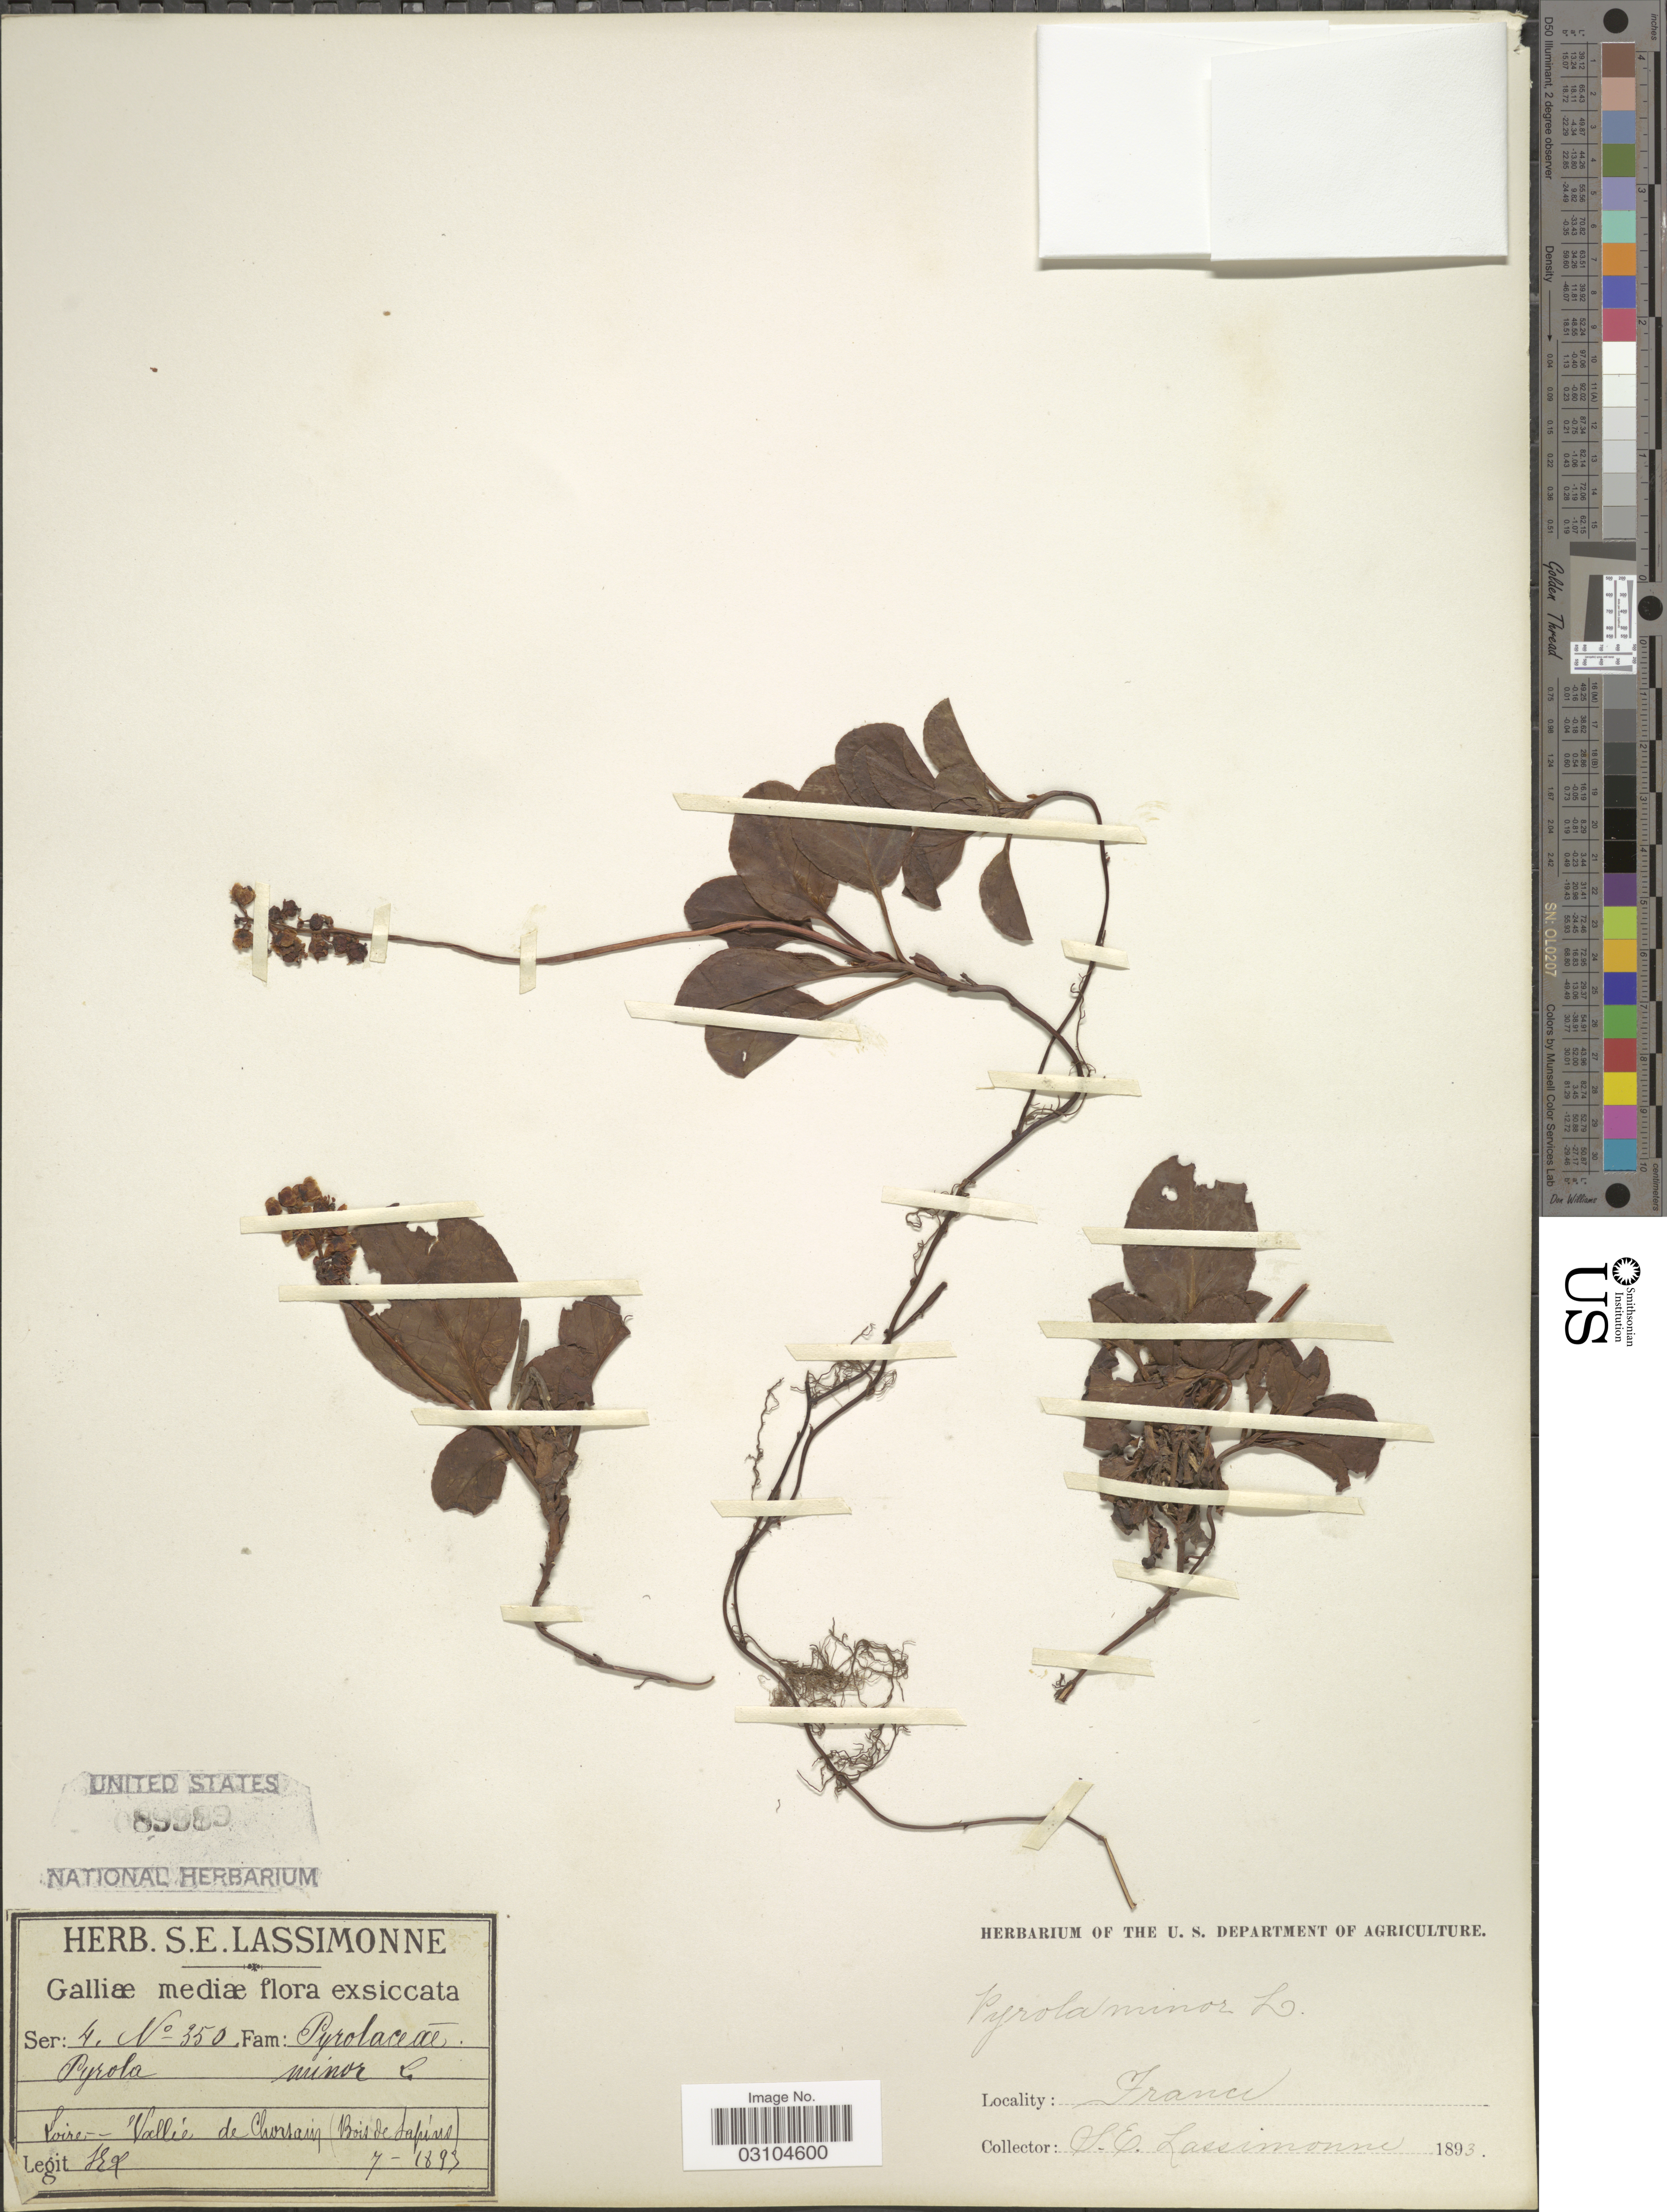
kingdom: Plantae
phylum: Tracheophyta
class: Magnoliopsida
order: Ericales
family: Ericaceae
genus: Pyrola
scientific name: Pyrola minor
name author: L.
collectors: S. Lassimonne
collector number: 350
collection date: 1893-07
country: France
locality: Galliæ mediæ [Central France]. Loire-Vallée de Chorsaúg [interpreted]. (Bois de Sapíns) [fir woods]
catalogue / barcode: US 89989